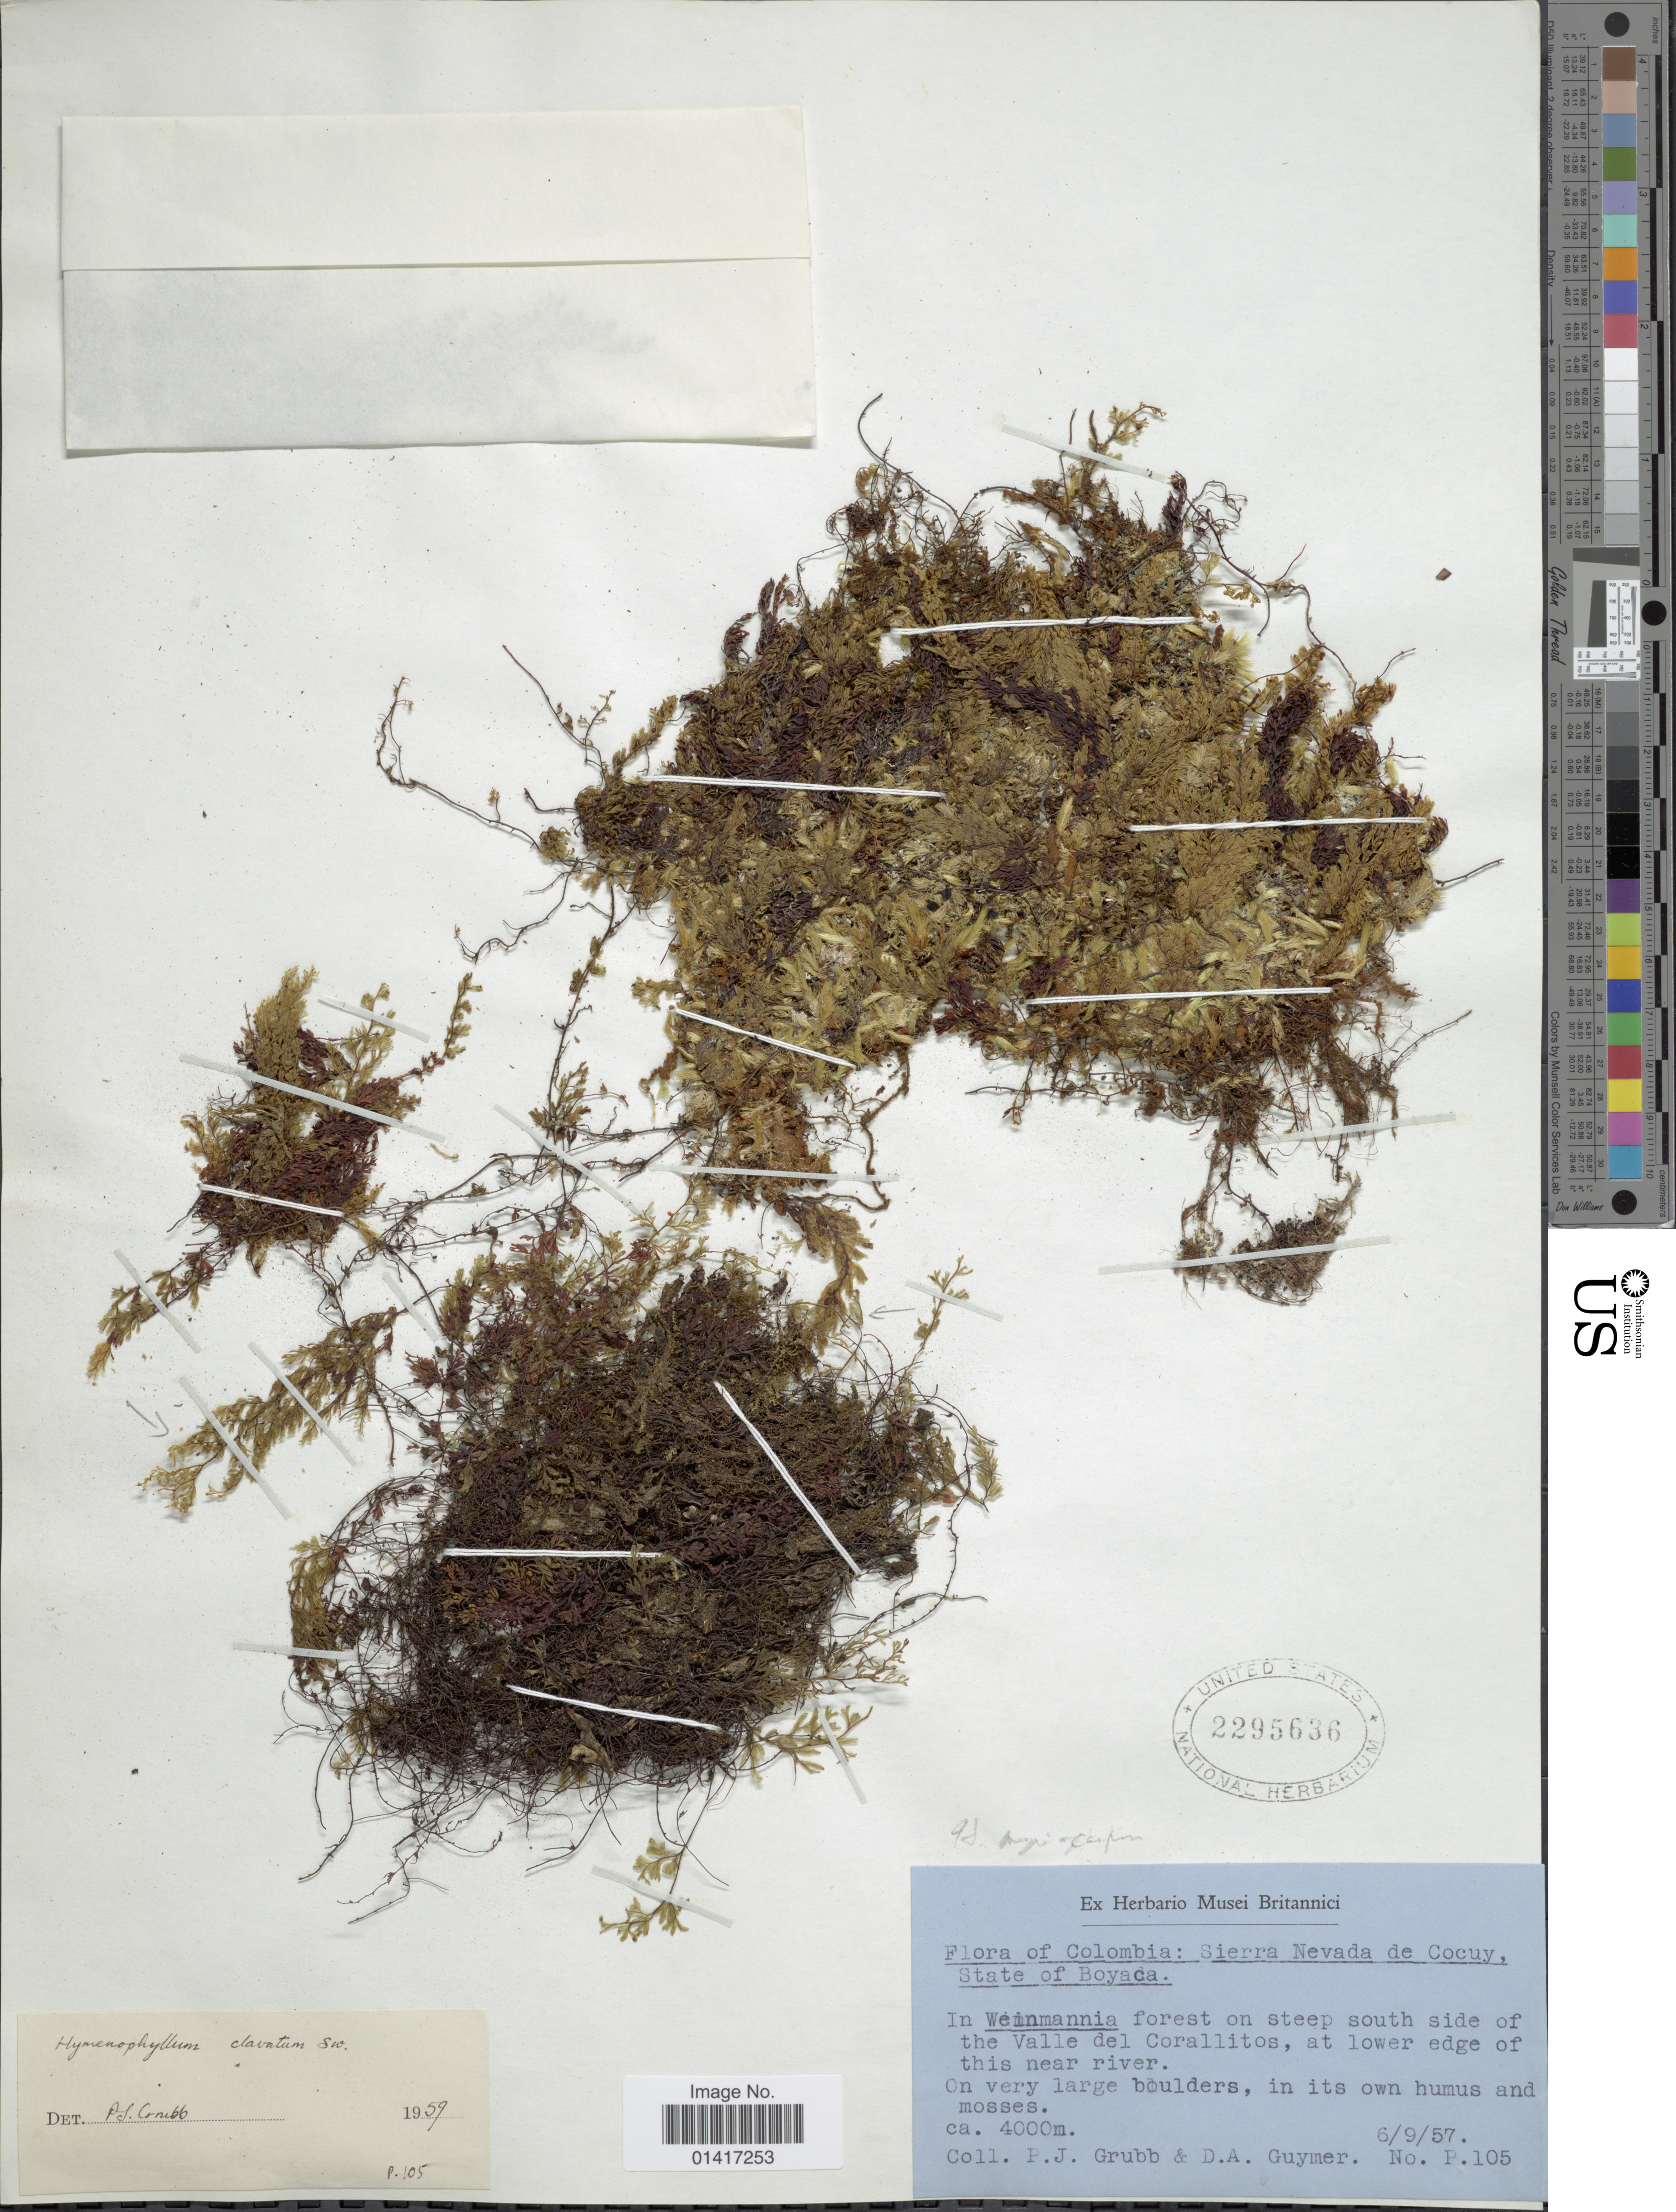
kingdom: Plantae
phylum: Tracheophyta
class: Polypodiopsida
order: Hymenophyllales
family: Hymenophyllaceae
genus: Hymenophyllum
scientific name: Hymenophyllum undulatum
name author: (Sw.) Sw.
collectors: P. J. Grubb & D. Guymer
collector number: P.105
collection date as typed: Transcribed d/m/y: 6/9/57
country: Colombia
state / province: Boyacá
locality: Sierra Nevada de Cocuy. State of Boyaca. In Wennmannia forest on steep south side of the Valle del Corallitos, at lower edge of this near river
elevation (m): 4000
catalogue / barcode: US 2295636